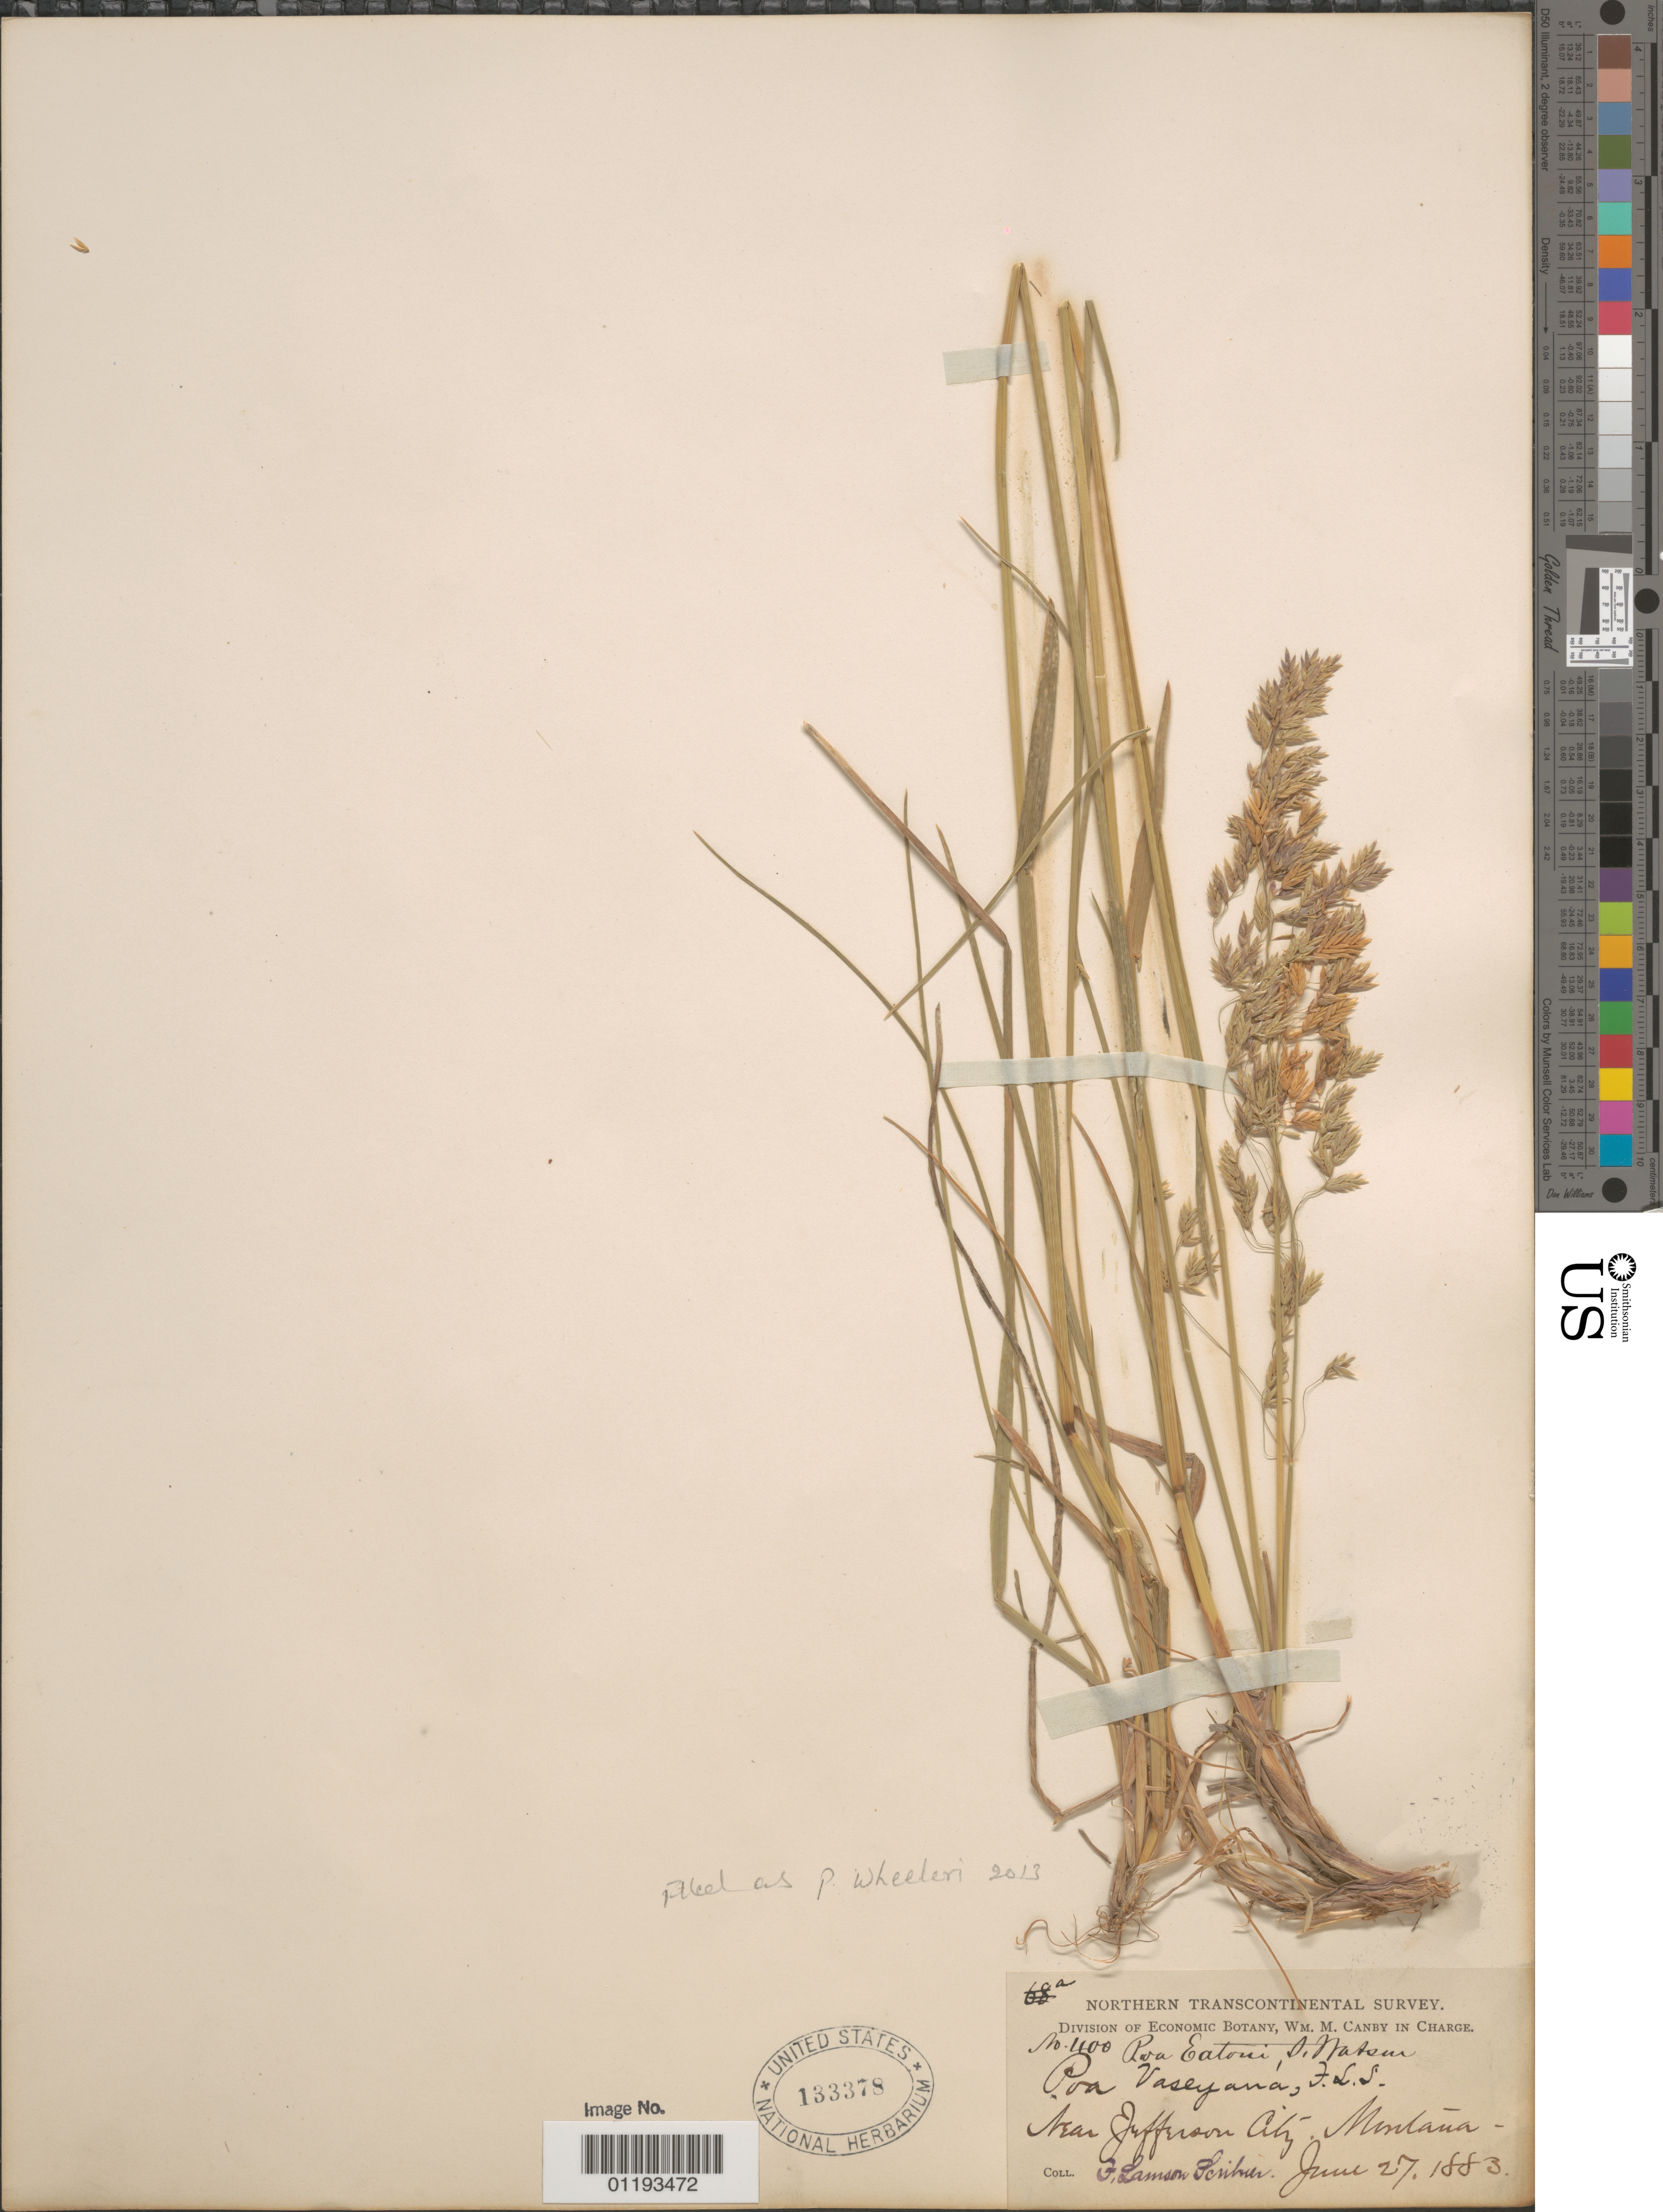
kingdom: Plantae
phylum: Tracheophyta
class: Liliopsida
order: Poales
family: Poaceae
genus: Poa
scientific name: Poa wheeleri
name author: Vasey in G.M. Wheeler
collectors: F. L. Scribner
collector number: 400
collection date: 1883-06-27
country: United States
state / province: Montana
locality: near Jefferson City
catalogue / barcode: US 133378